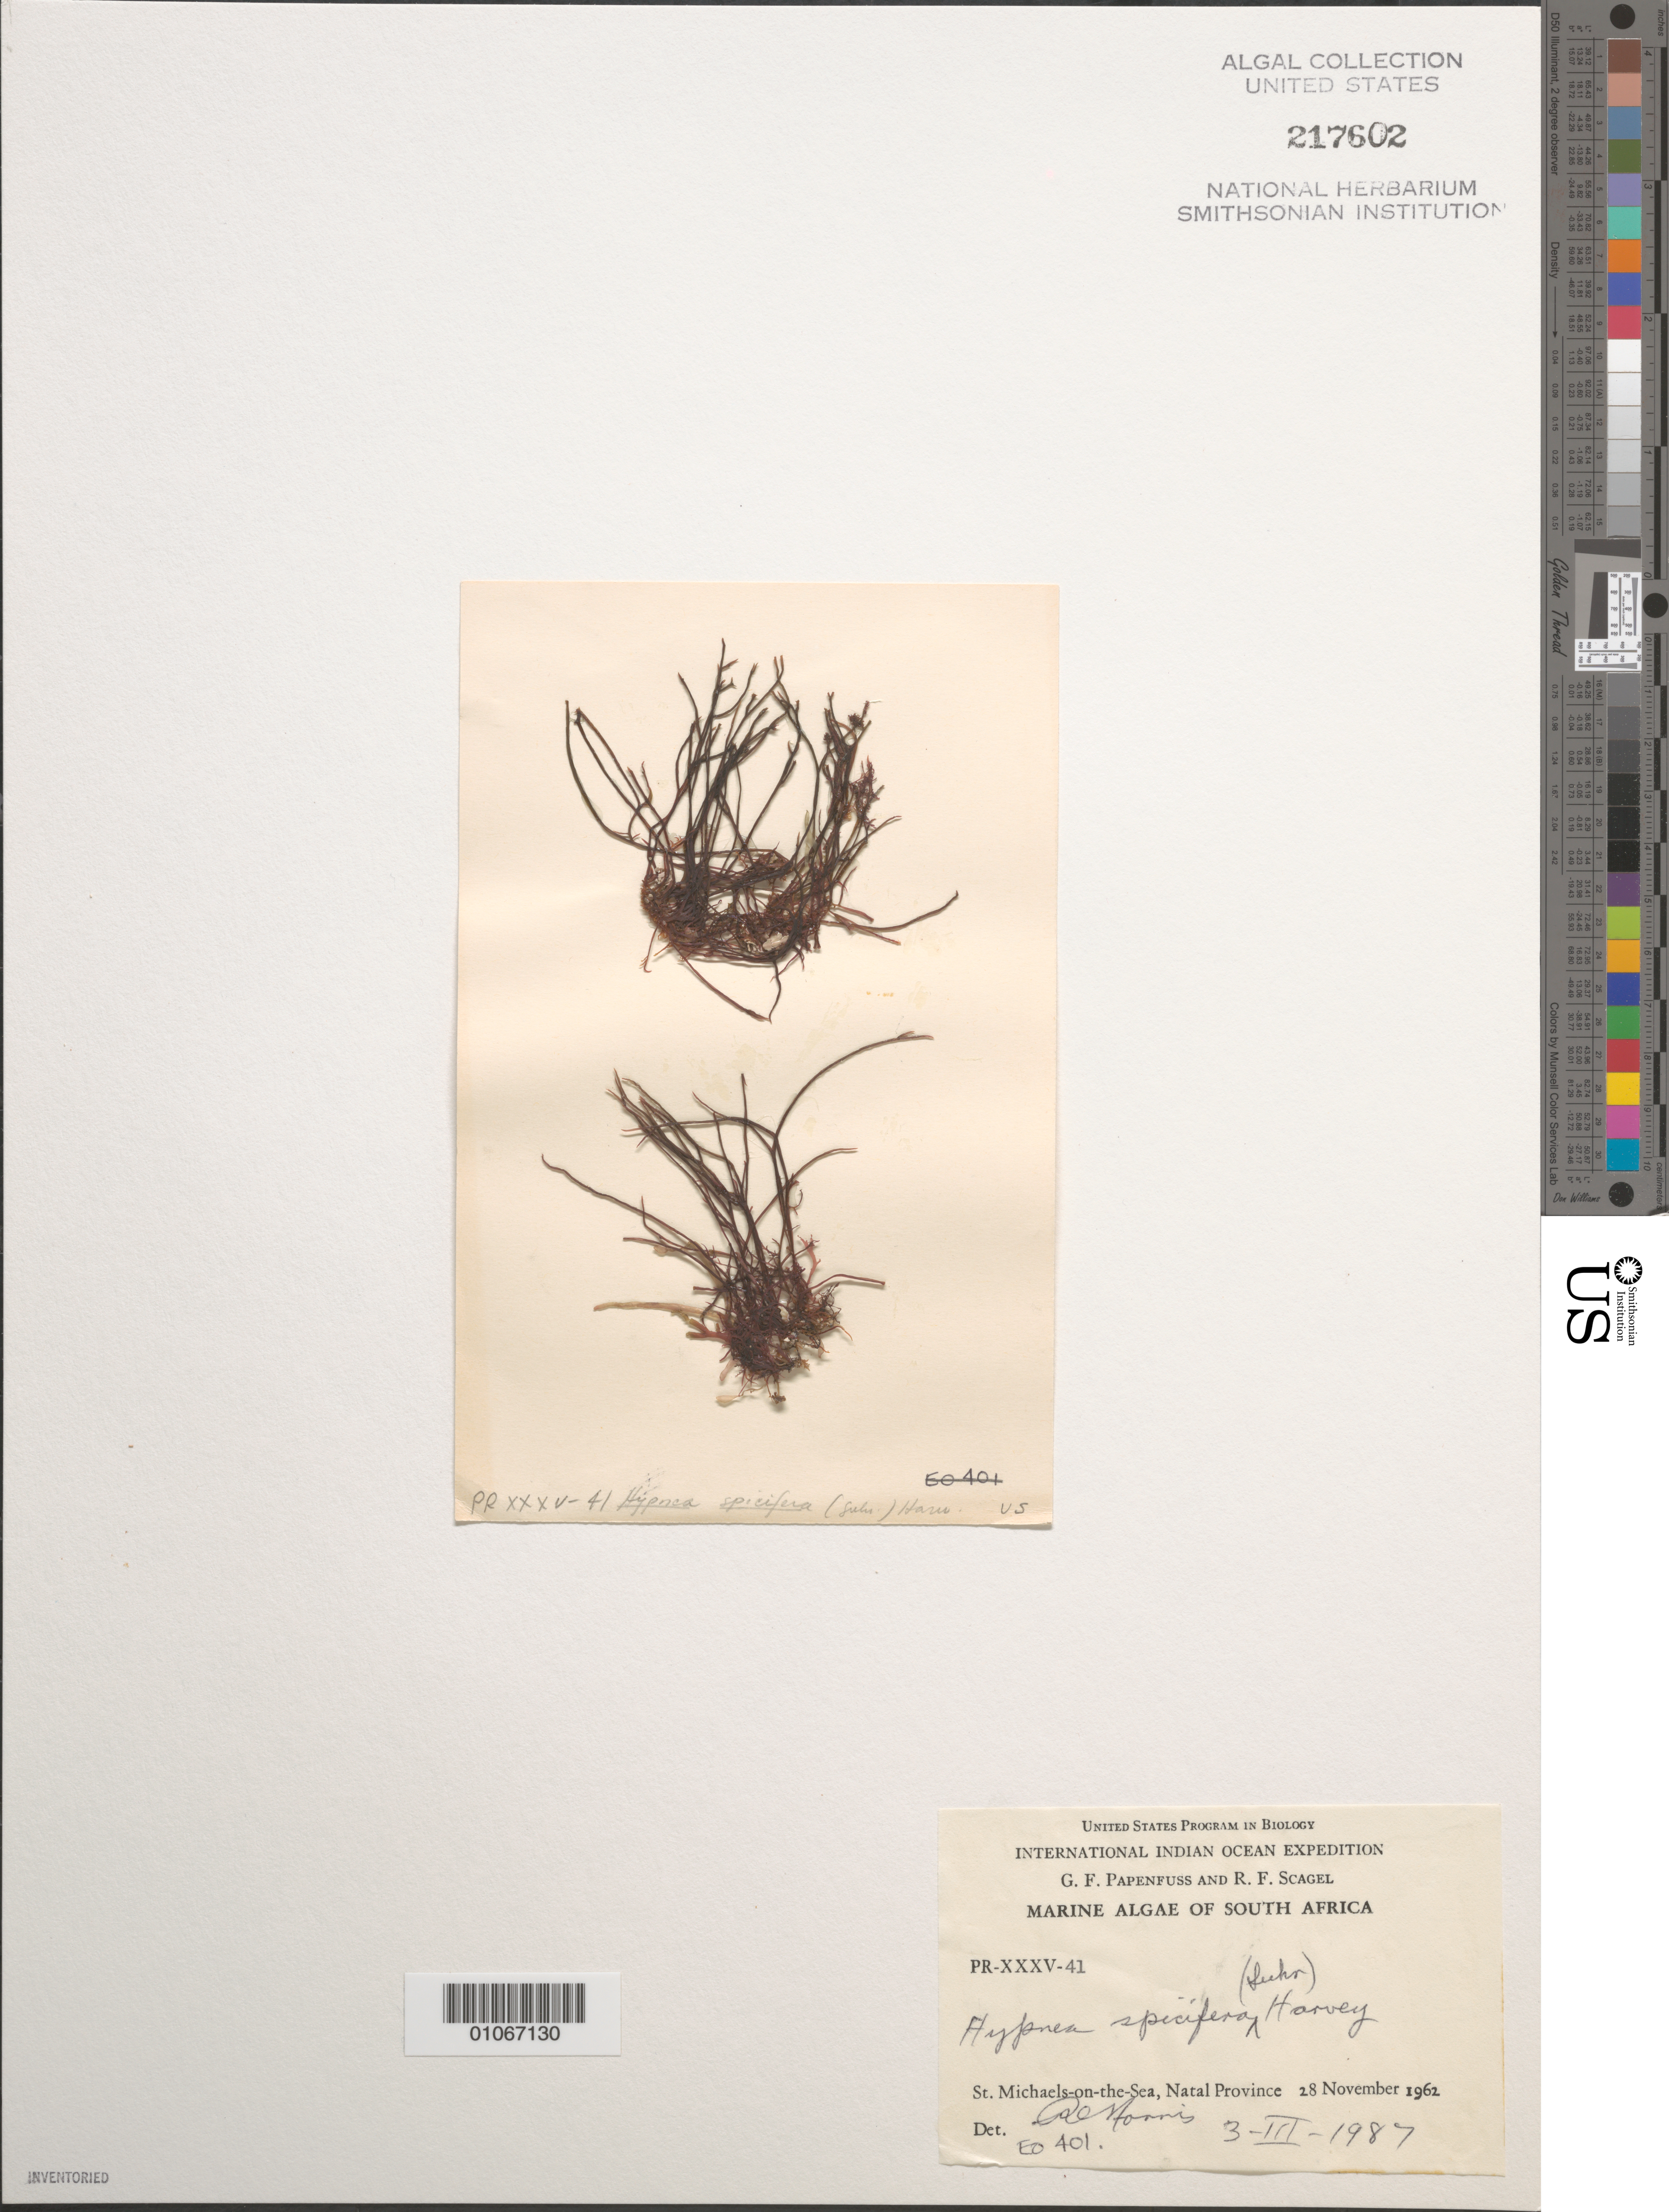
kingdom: Plantae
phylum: Rhodophyta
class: Florideophyceae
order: Gigartinales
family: Cystocloniaceae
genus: Hypnea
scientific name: Hypnea spicifera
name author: Harv.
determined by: Norris, R. E.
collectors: G. Papenfuss & R. F. Scagel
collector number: PR-XXXV-41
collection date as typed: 28 Nov 1962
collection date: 1962-11-28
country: South Africa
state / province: KwaZulu-Natal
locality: St. Michaels-on-the-Sea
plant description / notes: International Indian Ocean Expedition, 1962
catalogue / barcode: US 217602